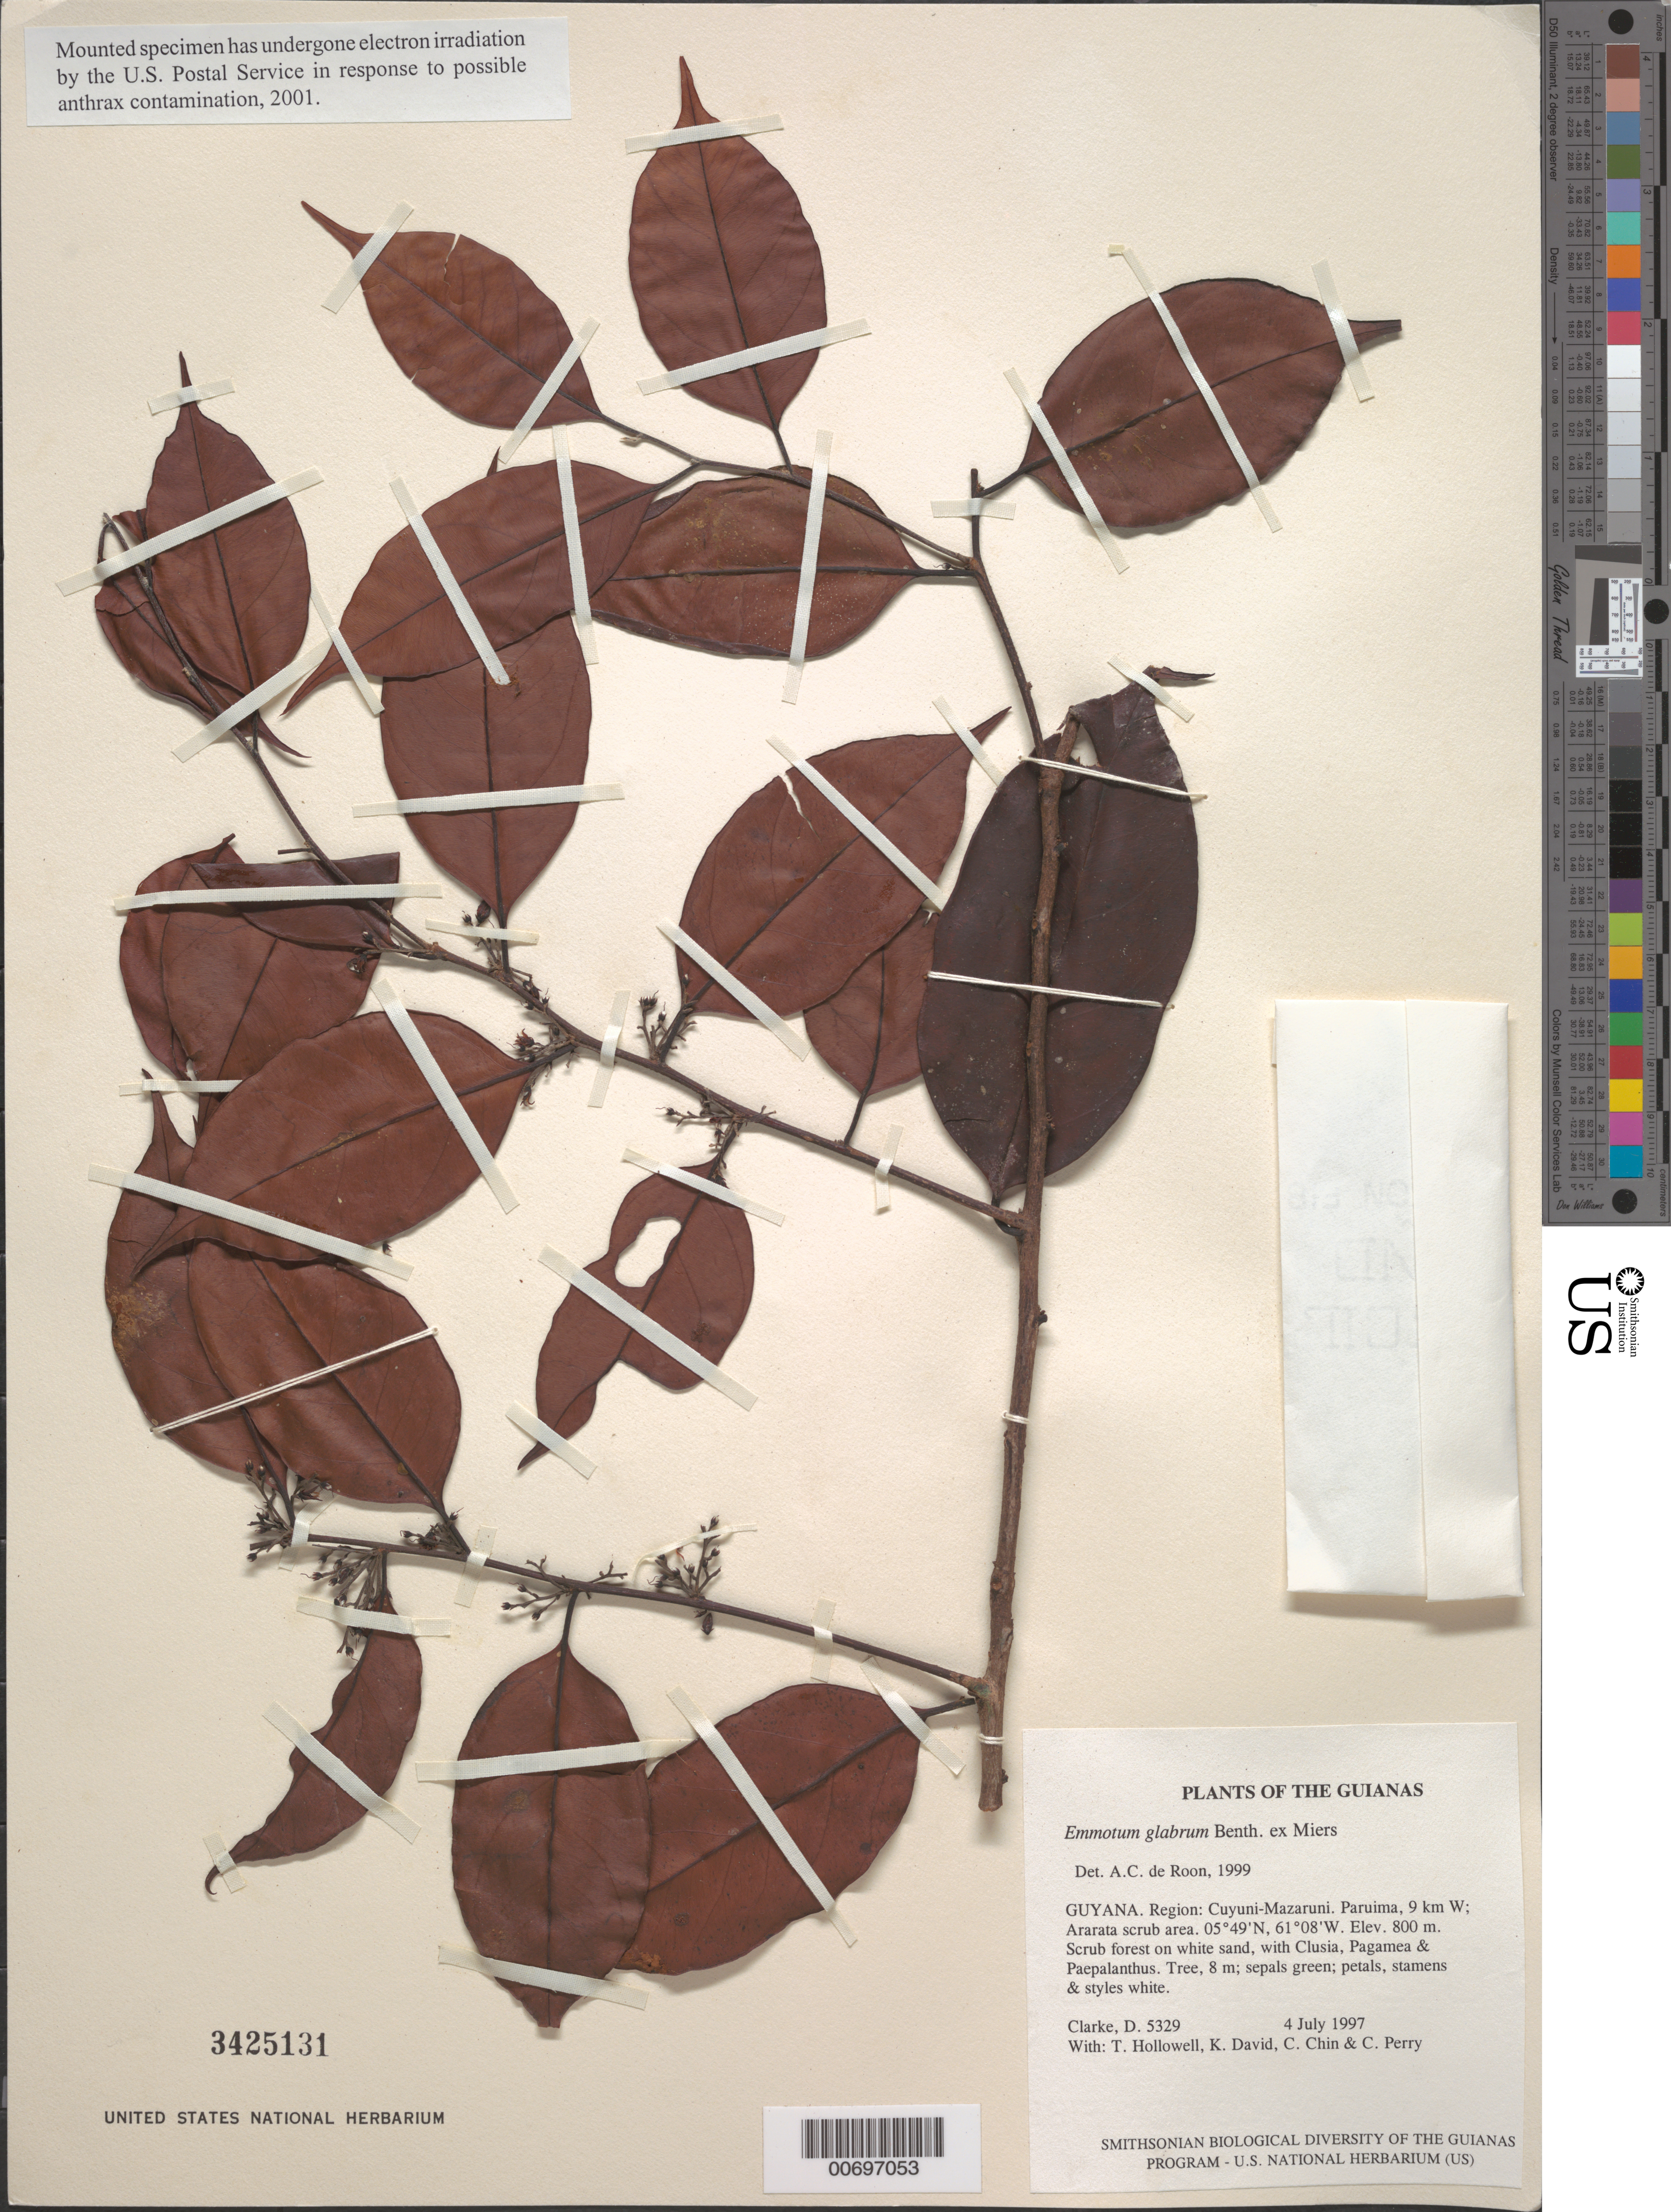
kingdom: Plantae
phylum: Tracheophyta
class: Magnoliopsida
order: Metteniusales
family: Metteniusaceae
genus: Emmotum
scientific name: Emmotum glabrum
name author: Benth. ex Miers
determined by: de Roon, A. C.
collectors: H. D. Clarke, T. Hollowell, K. David, C. Chin & C. Perry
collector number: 5329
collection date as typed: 4 July 1997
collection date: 1997-07-04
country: Guyana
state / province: Cuyuni-Mazaruni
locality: Paruima, 9 km W; Ararata scrub area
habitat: Scrub forest on white sand, with Clusia, Pagamea & Paepalanthus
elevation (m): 800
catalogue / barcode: US 3425131